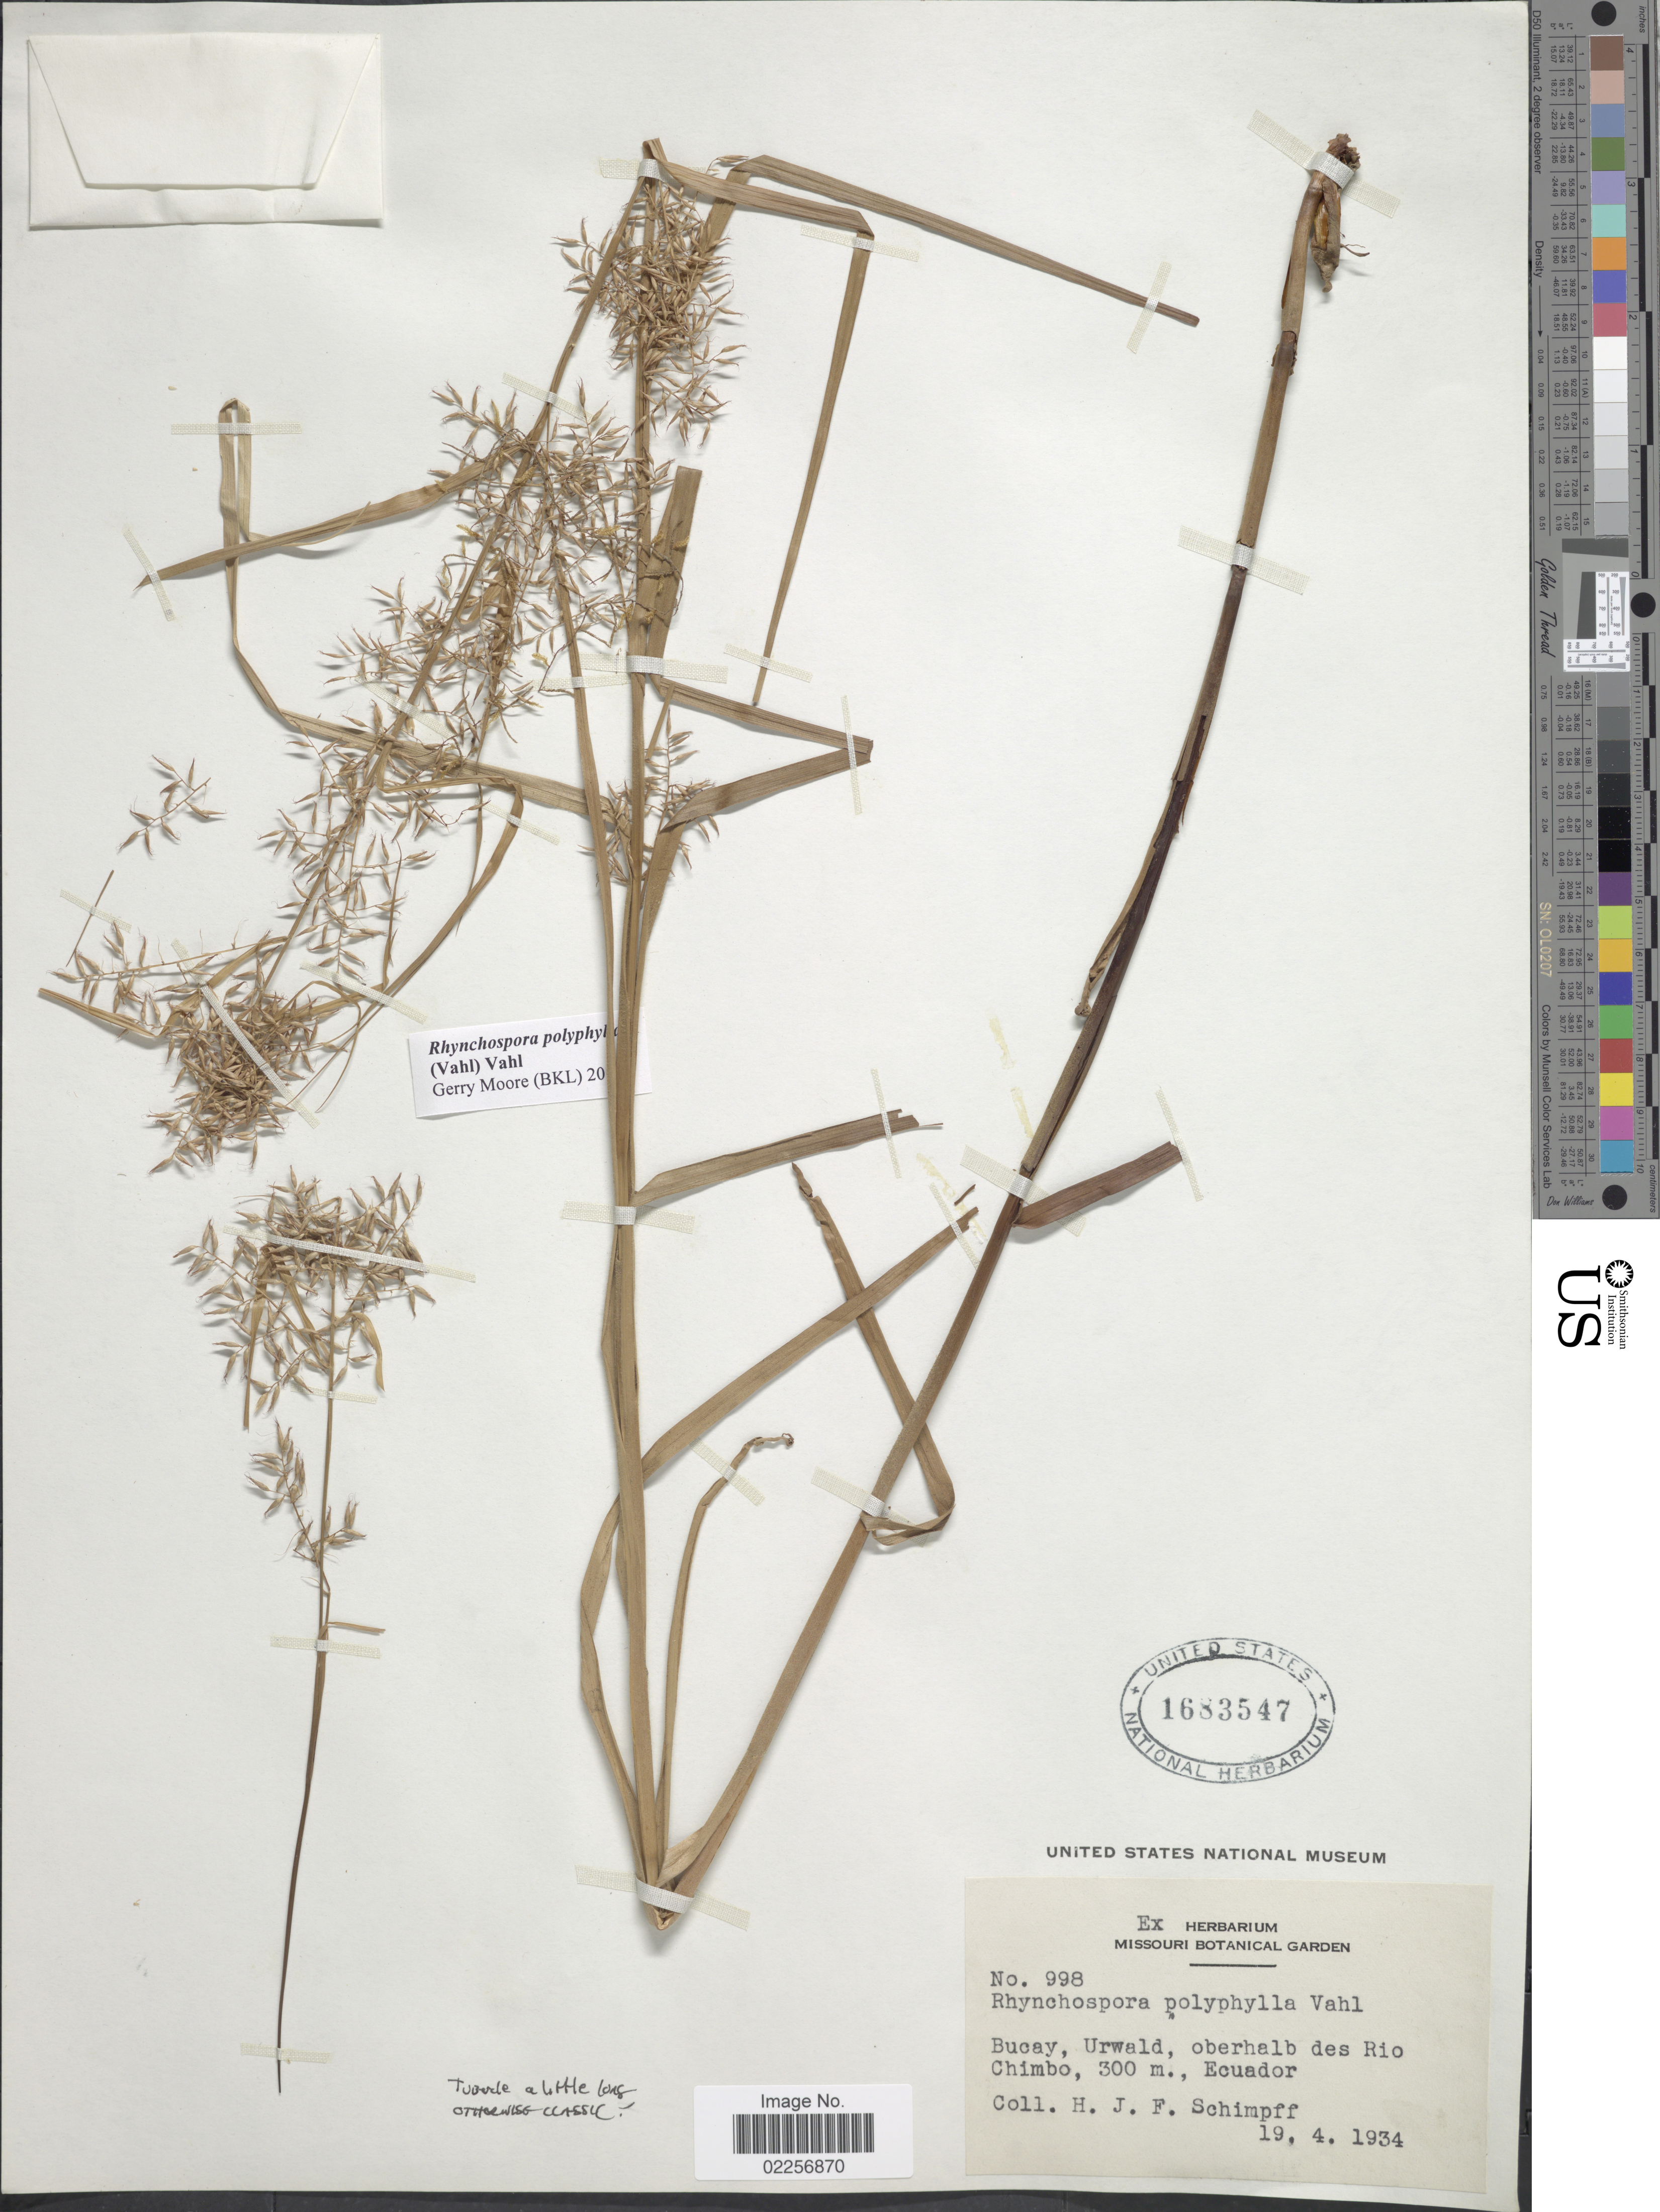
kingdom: Plantae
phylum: Tracheophyta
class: Liliopsida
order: Poales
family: Cyperaceae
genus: Rhynchospora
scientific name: Rhynchospora polyphylla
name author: (Vahl) Vahl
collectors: H. Schimpff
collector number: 998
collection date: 1934-04-19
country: Ecuador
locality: Bucay, Urwald, oberhalb des Rio Chimbo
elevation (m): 300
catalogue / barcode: US 1683547